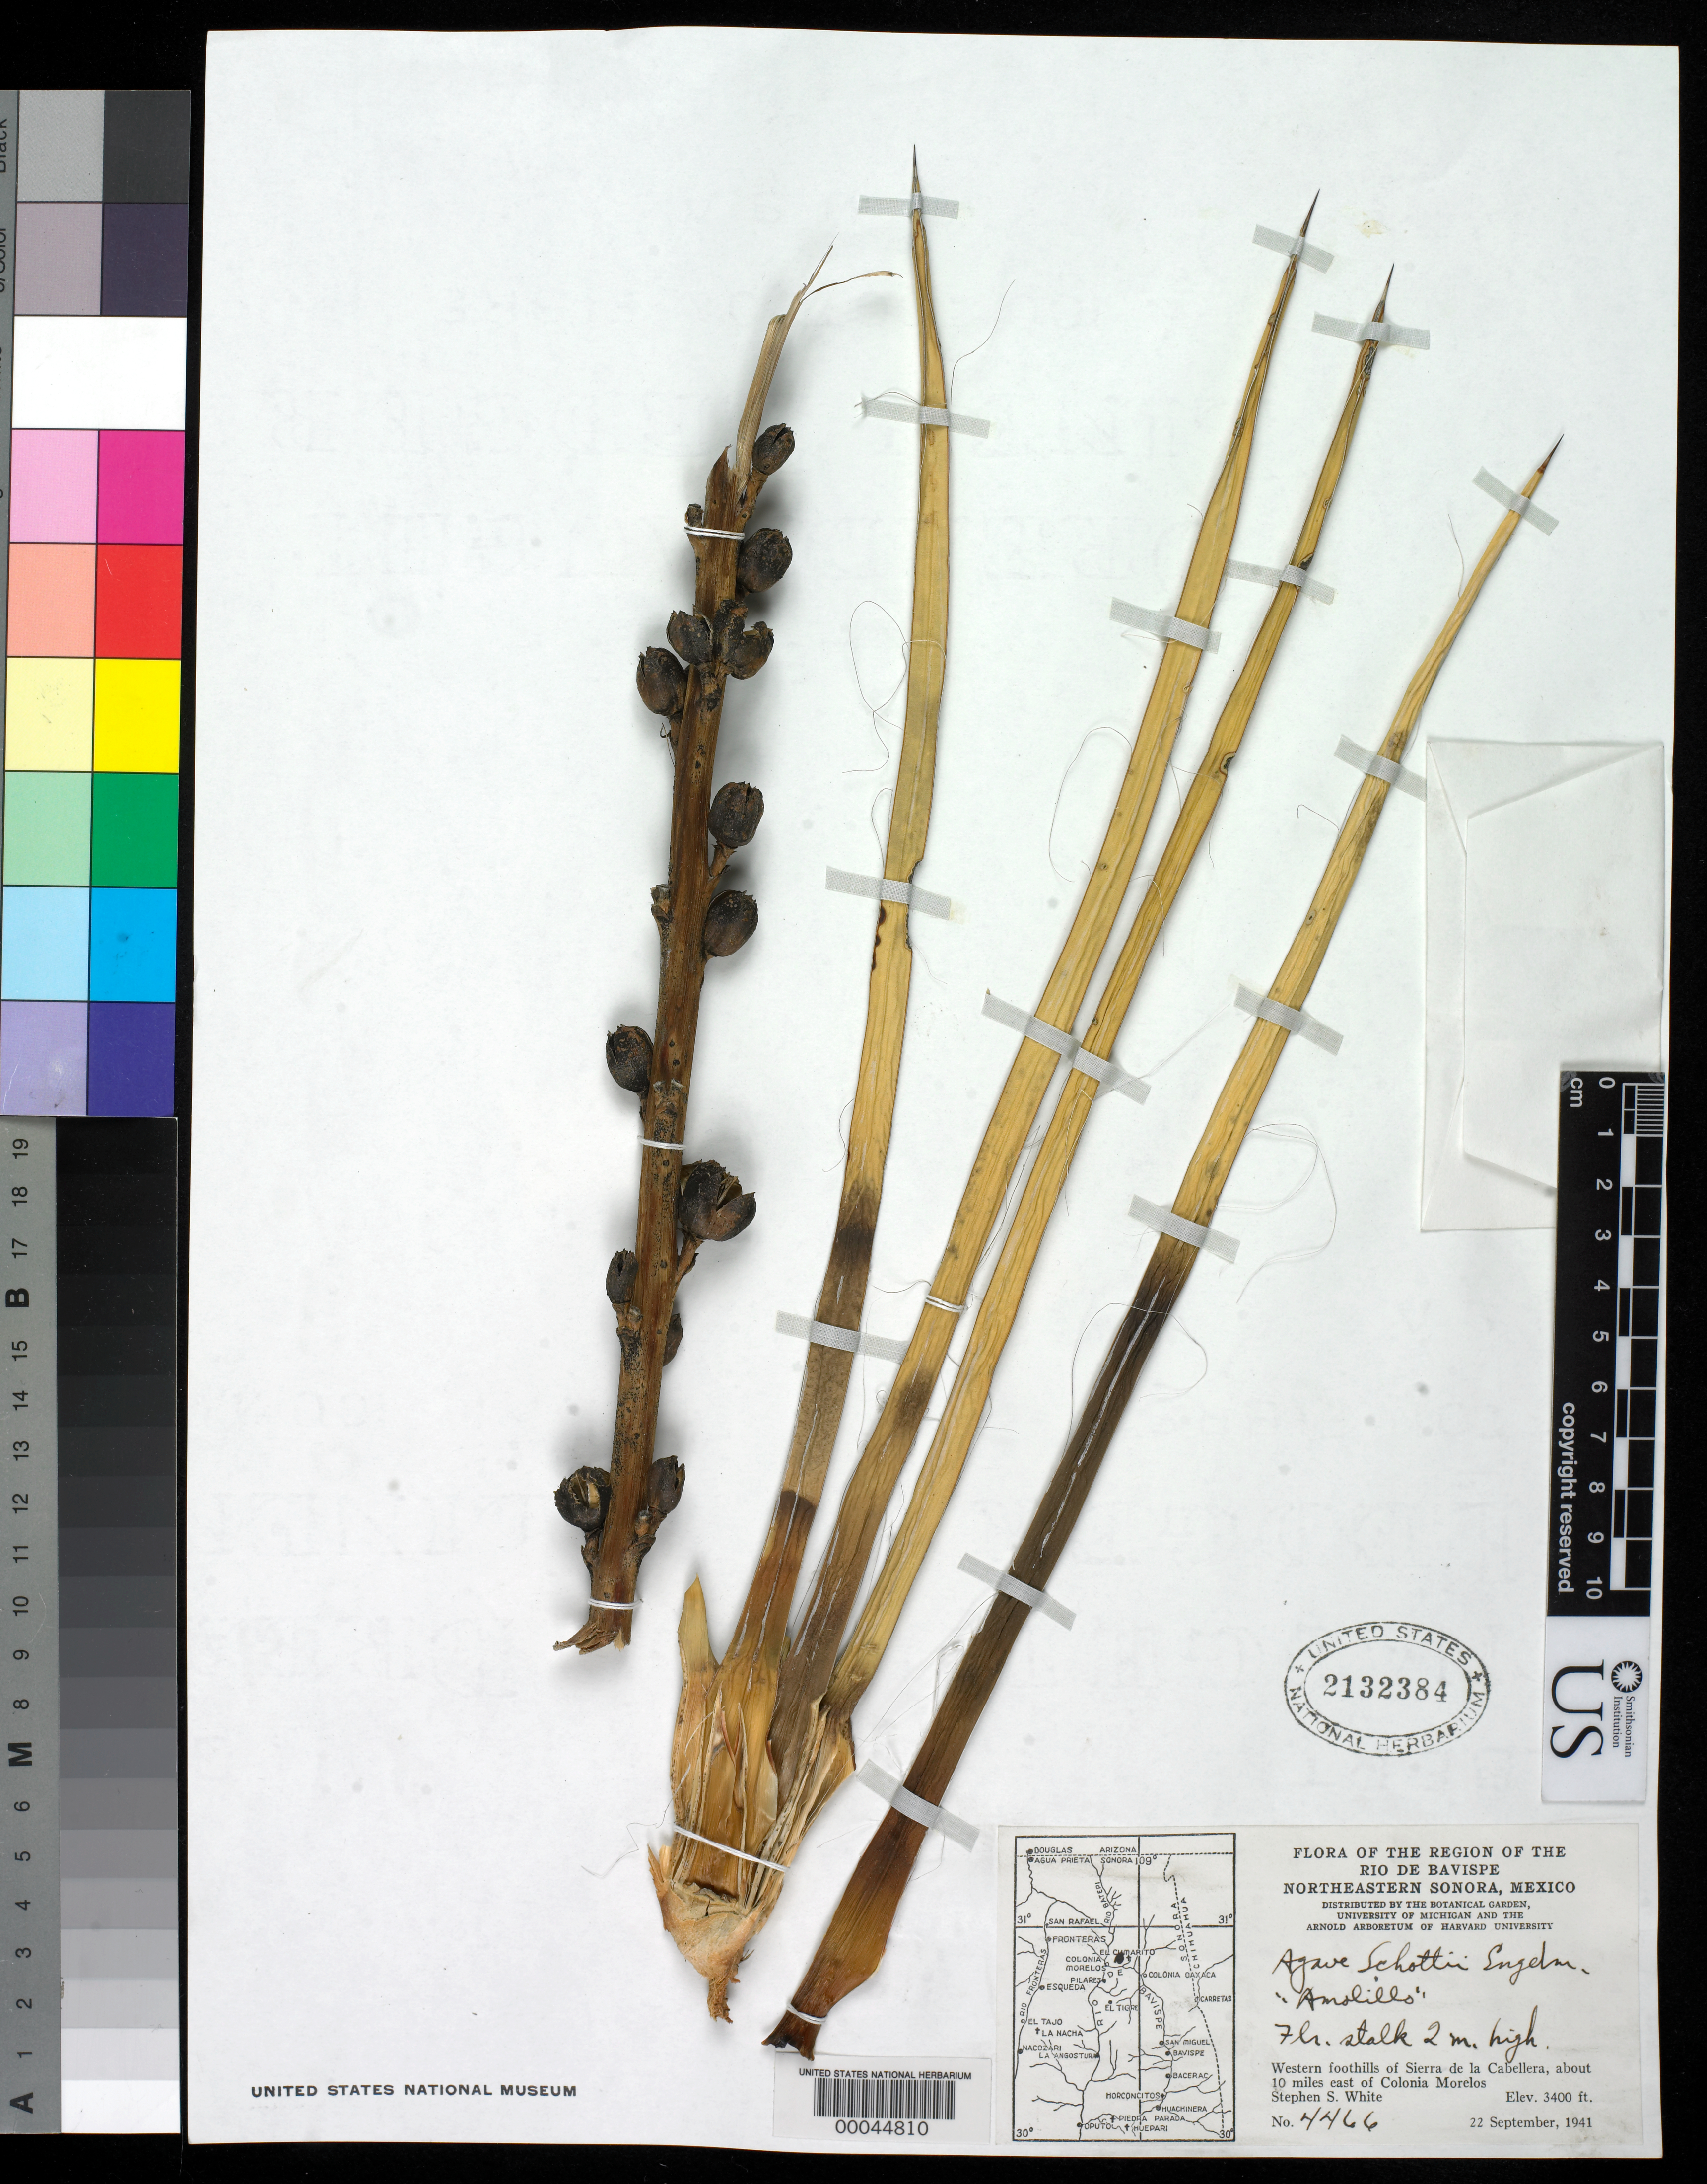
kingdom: Plantae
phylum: Tracheophyta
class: Liliopsida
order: Asparagales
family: Asparagaceae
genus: Agave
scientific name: Agave schottii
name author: Engelm.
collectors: S. S. White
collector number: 4466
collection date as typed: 22 Sep 1941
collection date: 1941-09-22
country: Mexico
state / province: Sonora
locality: Western foothills of sierra de la cabellera, about 10 mi E of colonia Morelos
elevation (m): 1036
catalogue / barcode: US 2132384